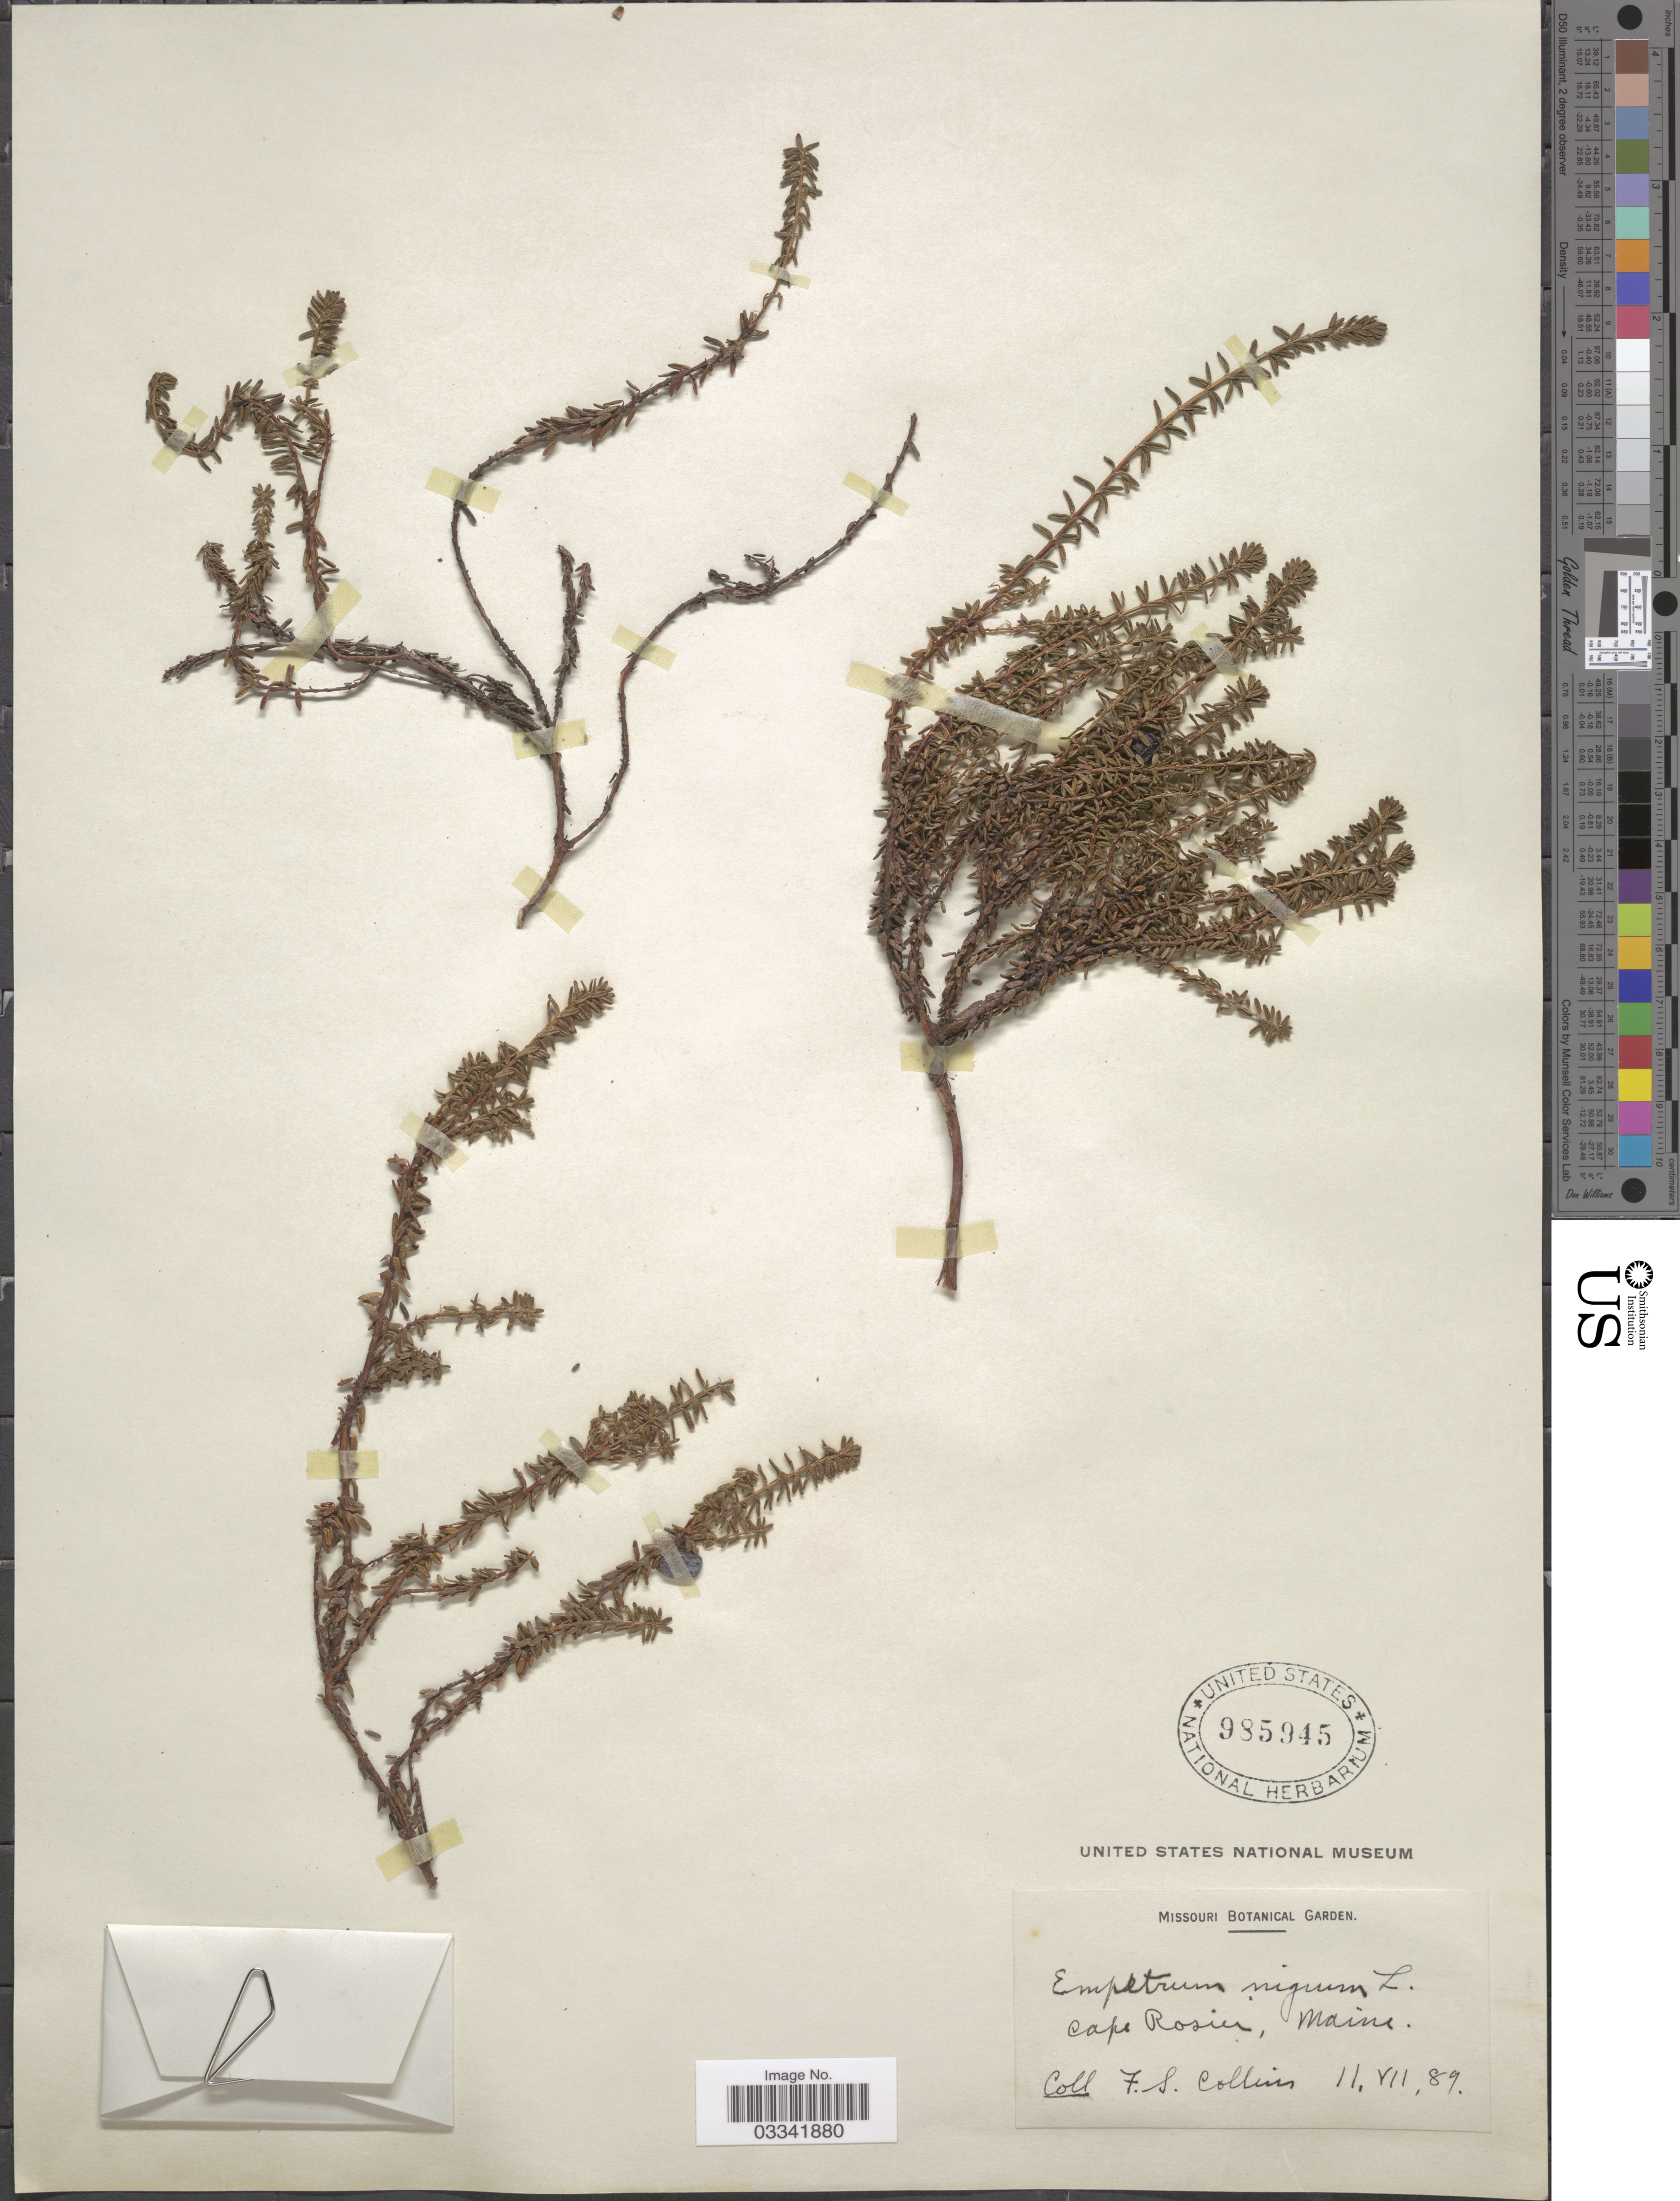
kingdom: Plantae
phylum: Tracheophyta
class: Magnoliopsida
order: Ericales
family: Ericaceae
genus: Empetrum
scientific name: Empetrum nigrum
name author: L.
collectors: F. Collins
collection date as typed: Transcribed d/m/y: 11/7/89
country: United States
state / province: Maine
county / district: Hancock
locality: Cape Rosier.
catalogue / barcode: US 958945